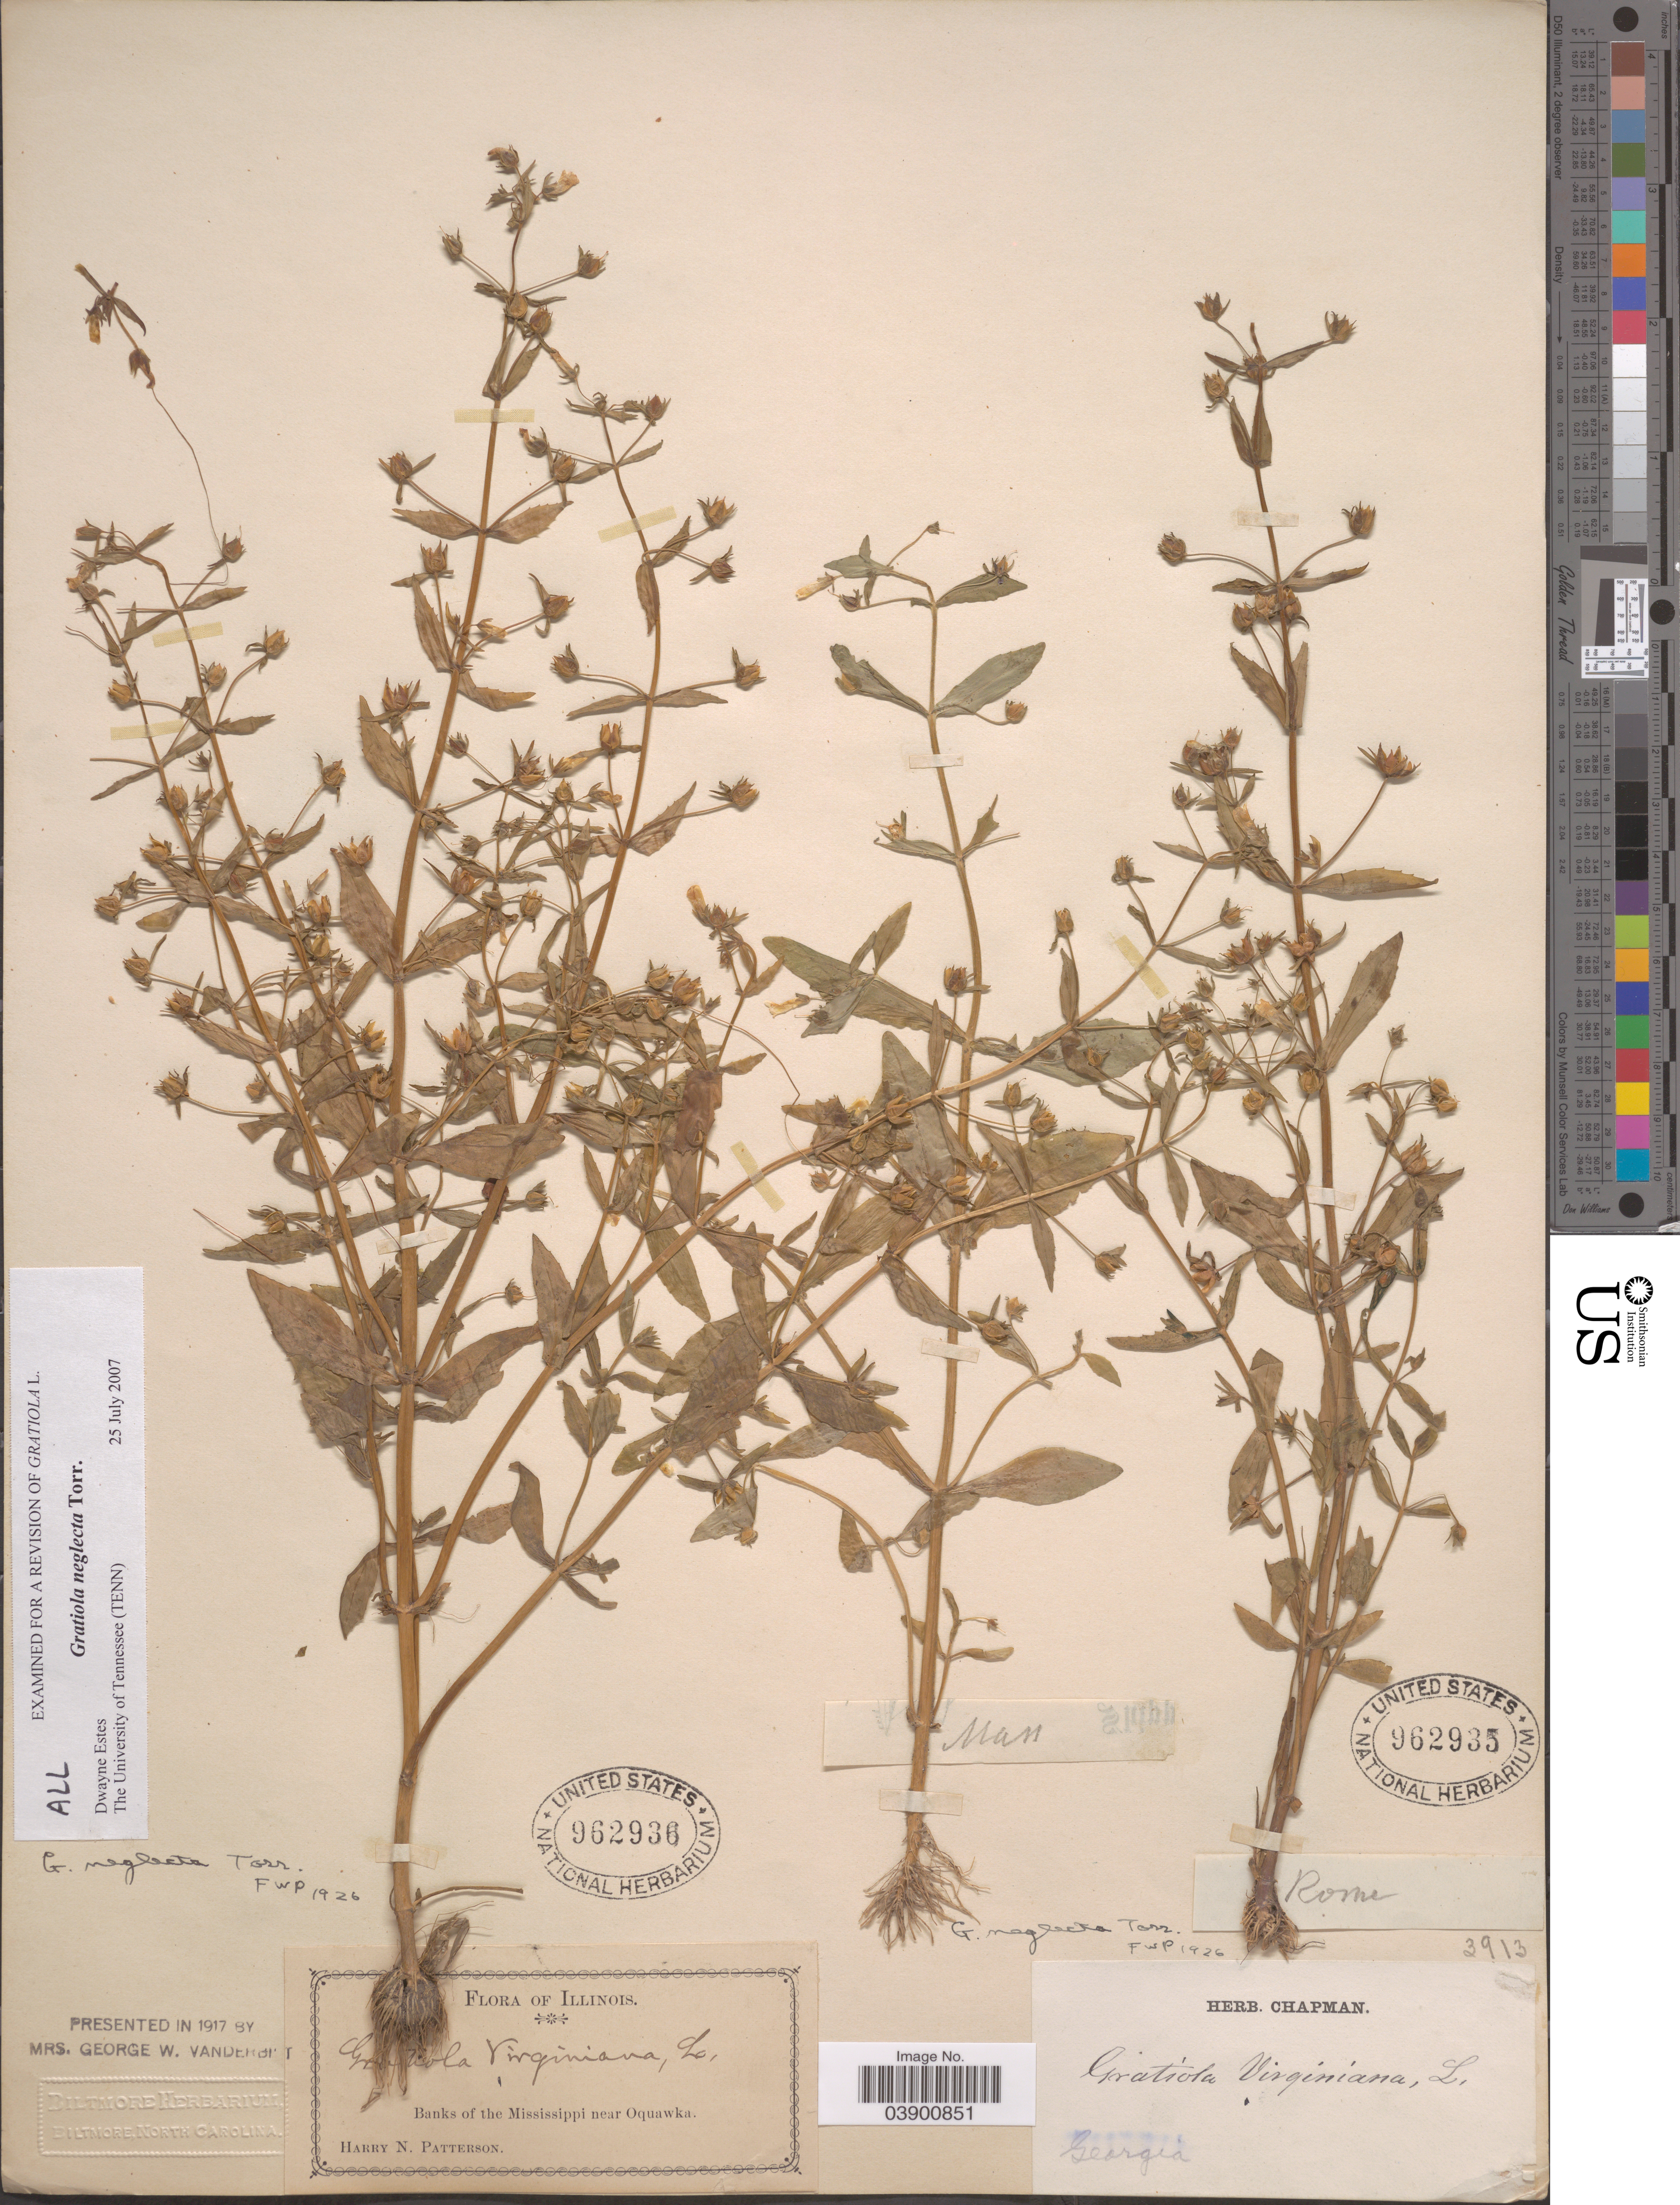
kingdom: Plantae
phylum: Tracheophyta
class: Magnoliopsida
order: Lamiales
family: Plantaginaceae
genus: Gratiola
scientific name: Gratiola neglecta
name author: Torr.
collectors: ex herb. Chapman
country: United States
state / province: Georgia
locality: Rome.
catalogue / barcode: US 962935-2